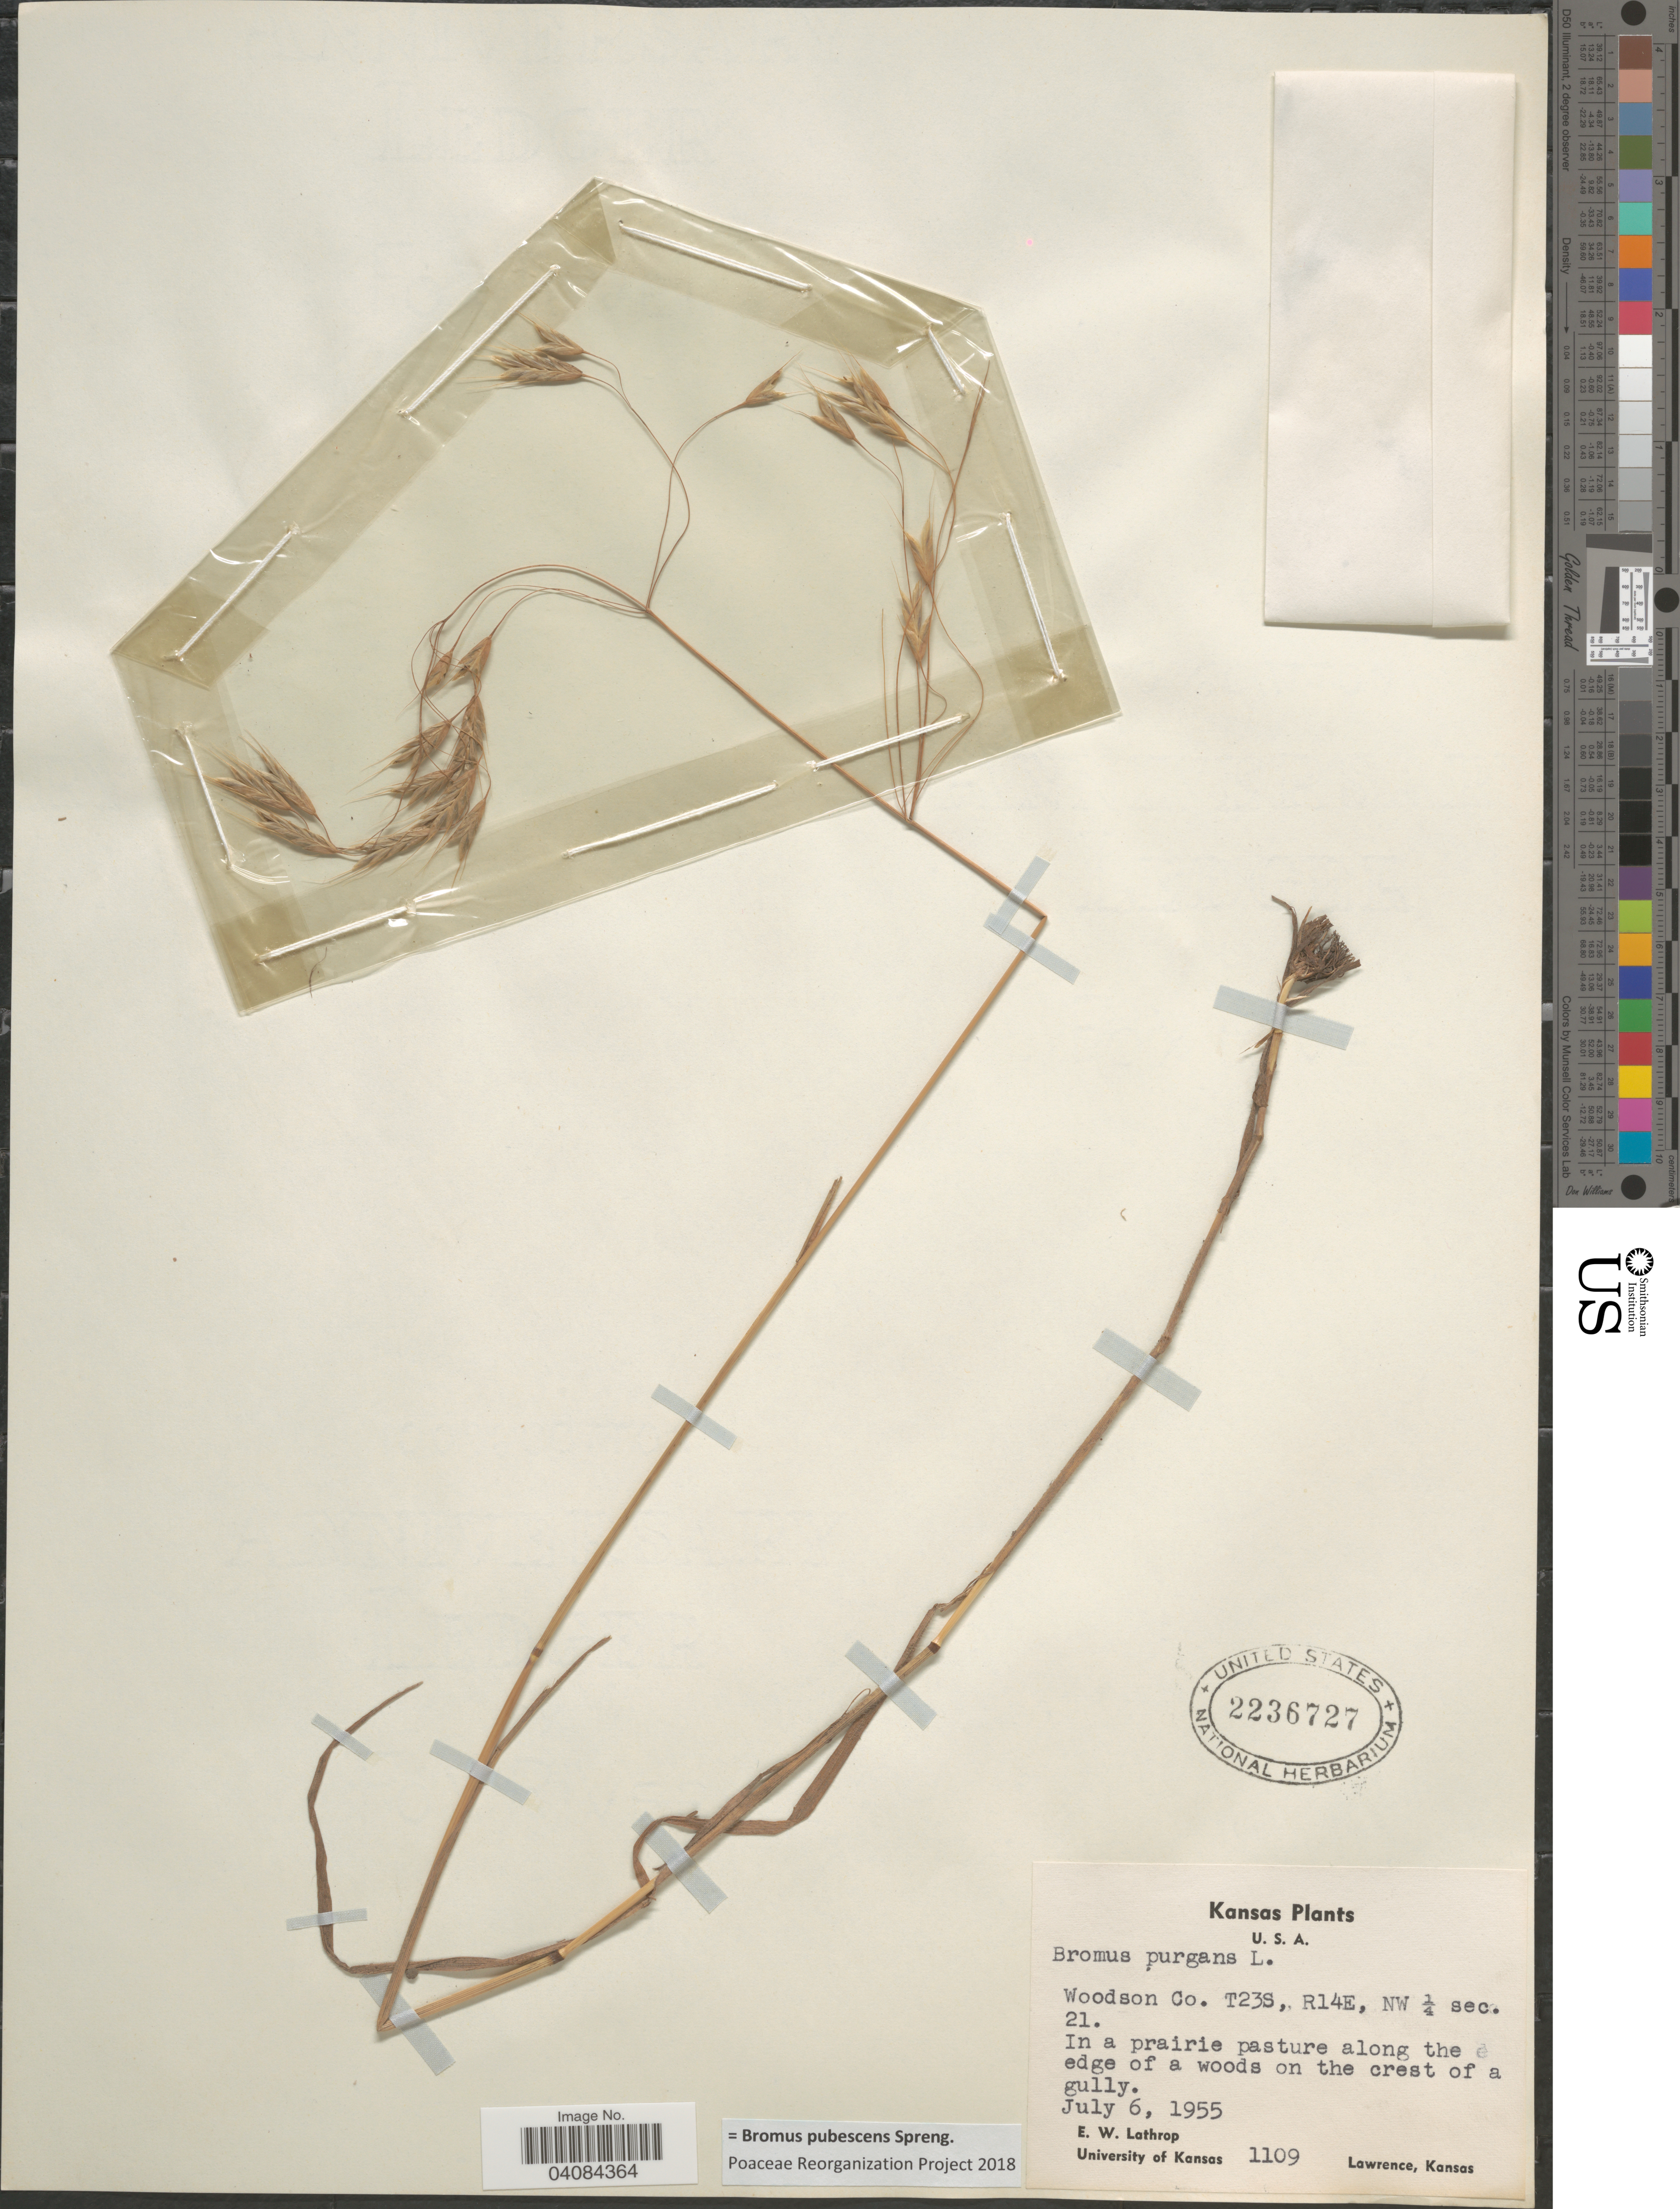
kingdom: Plantae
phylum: Tracheophyta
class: Liliopsida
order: Poales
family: Poaceae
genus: Bromus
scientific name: Bromus pubescens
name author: Muhl. ex Willd.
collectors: E. W. Lathrop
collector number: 1109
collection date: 1955-07-06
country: United States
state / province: Kansas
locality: Woodson Co. T23S, R14E, NW ¼ sec. 21. In a prairie pasture along the edge of a woods on the crest of a gully.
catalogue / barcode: US 2236727